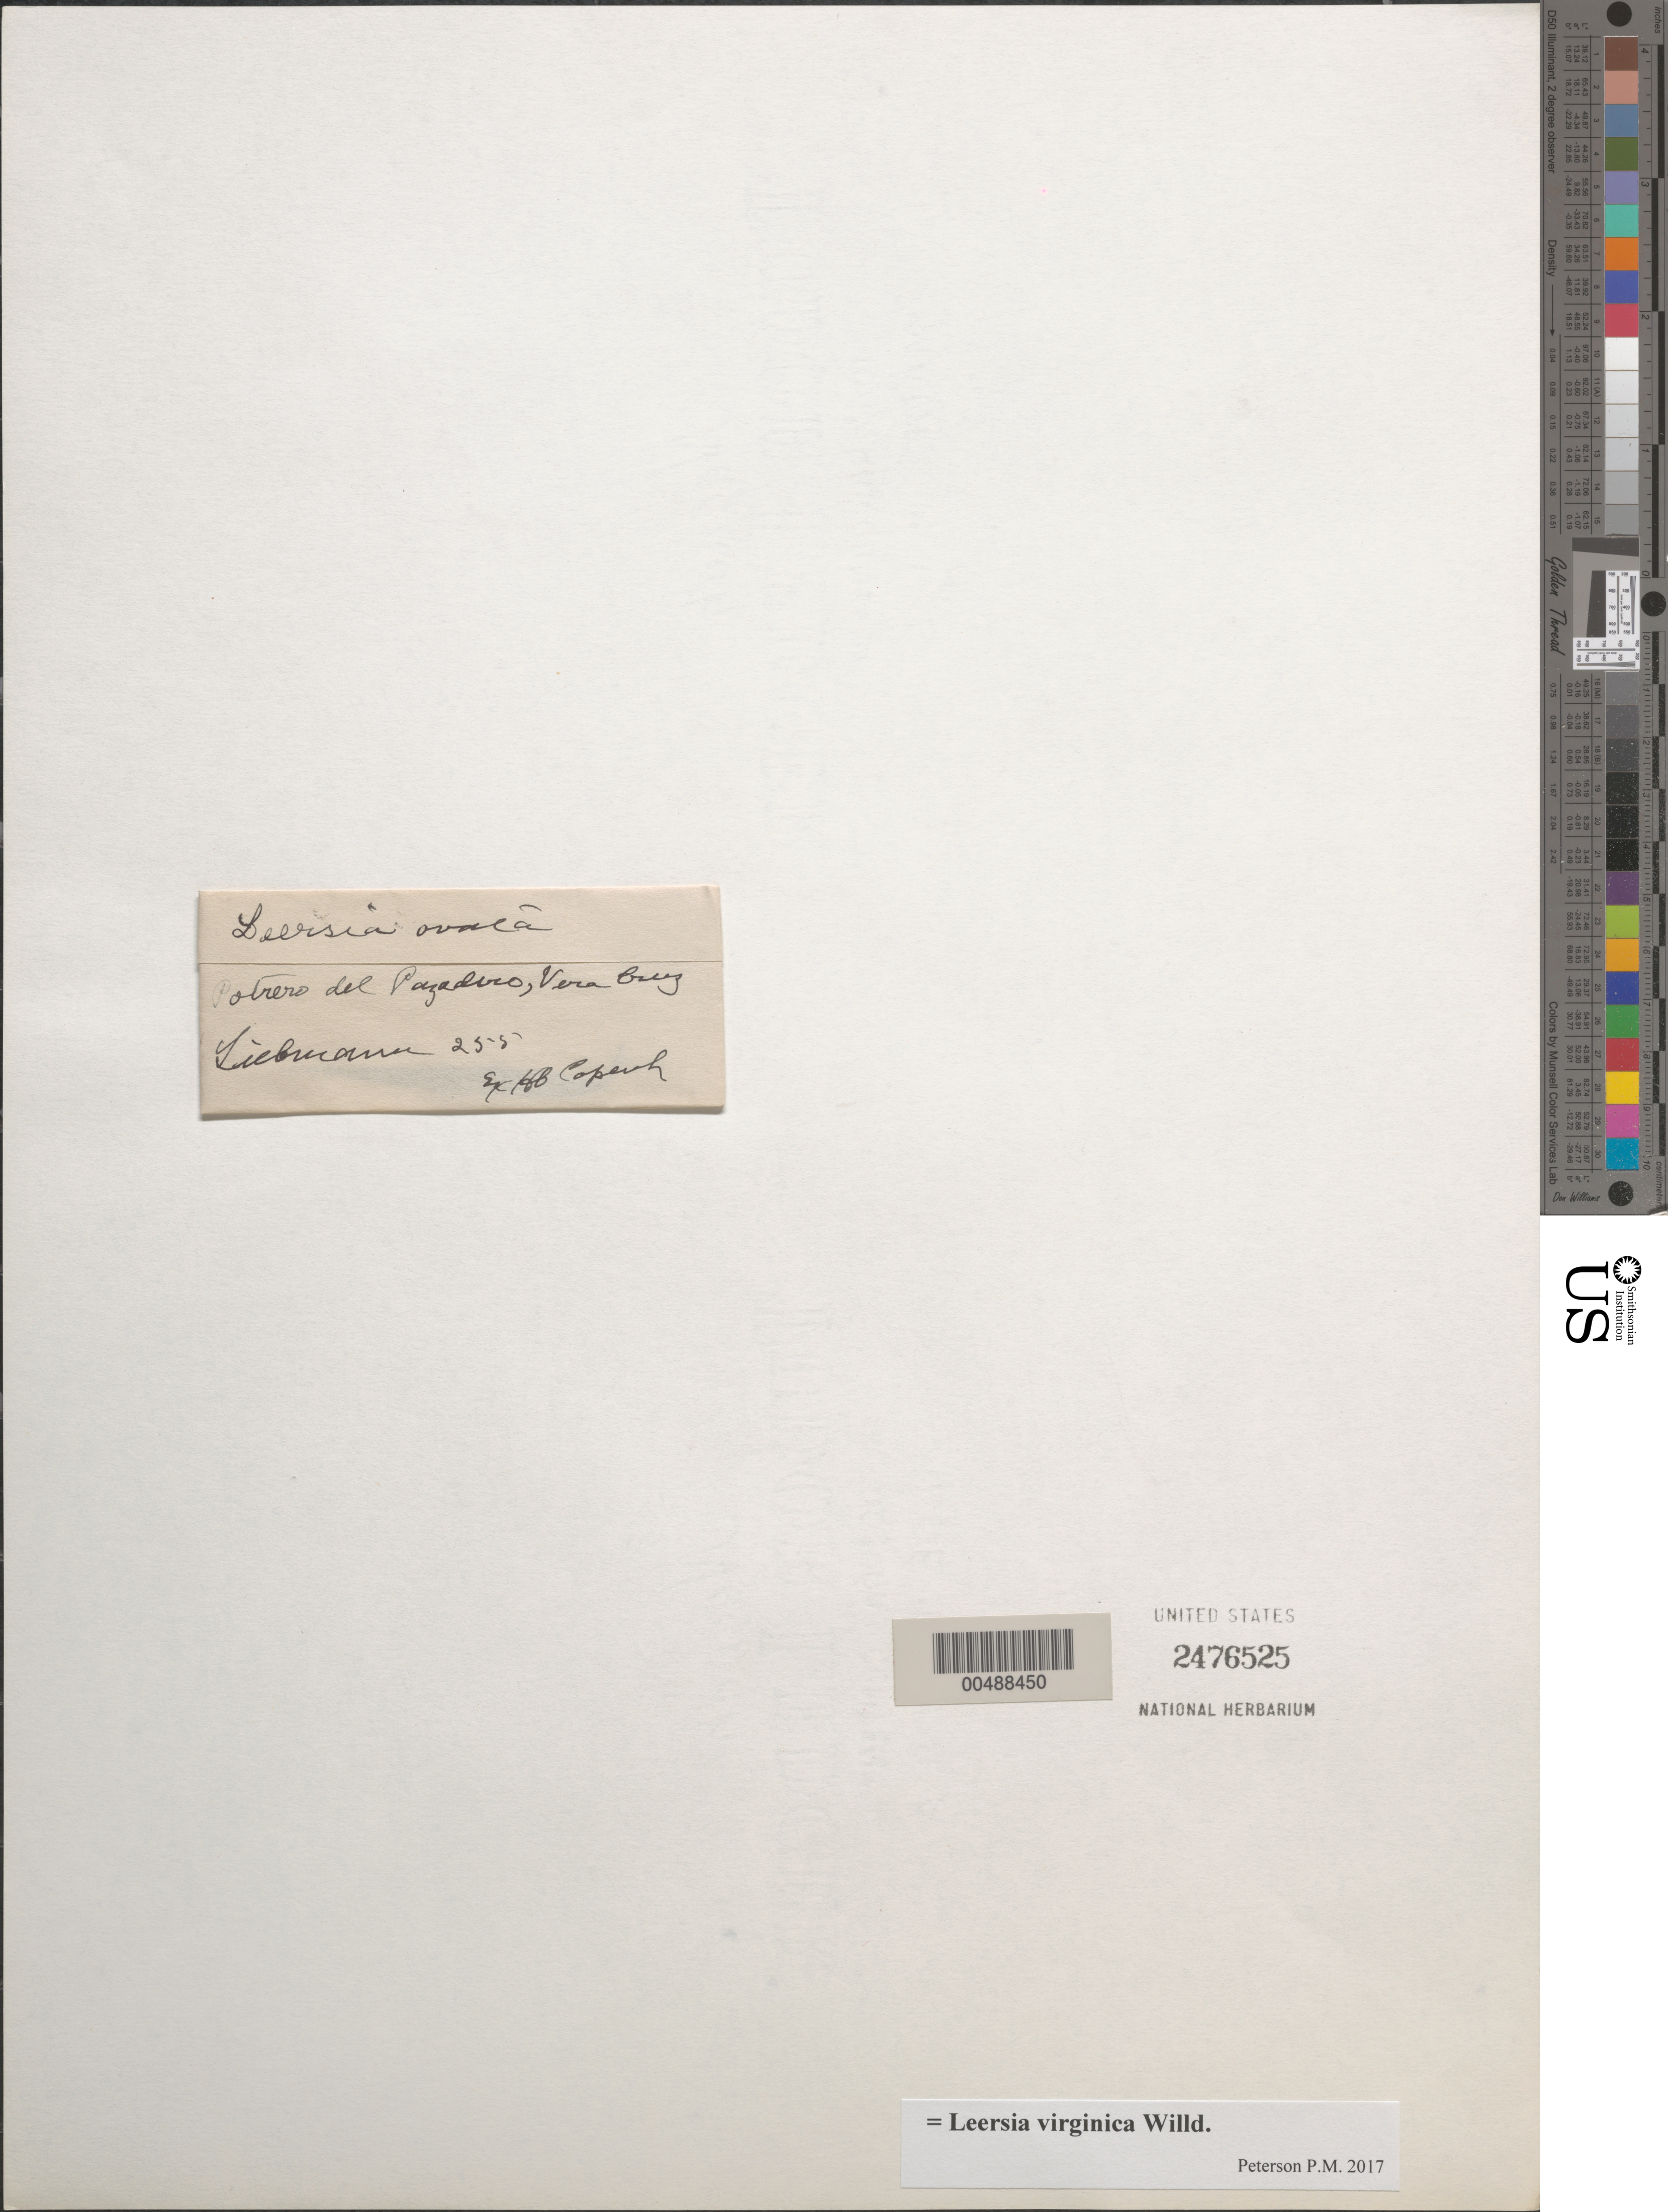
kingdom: Plantae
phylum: Tracheophyta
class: Liliopsida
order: Poales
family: Poaceae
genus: Leersia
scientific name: Leersia virginica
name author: Willd.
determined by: Poaceae Reorganization Project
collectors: F. M. Liebmann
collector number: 255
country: Mexico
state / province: Veracruz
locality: Potrero del Pazadero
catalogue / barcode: US 2476525